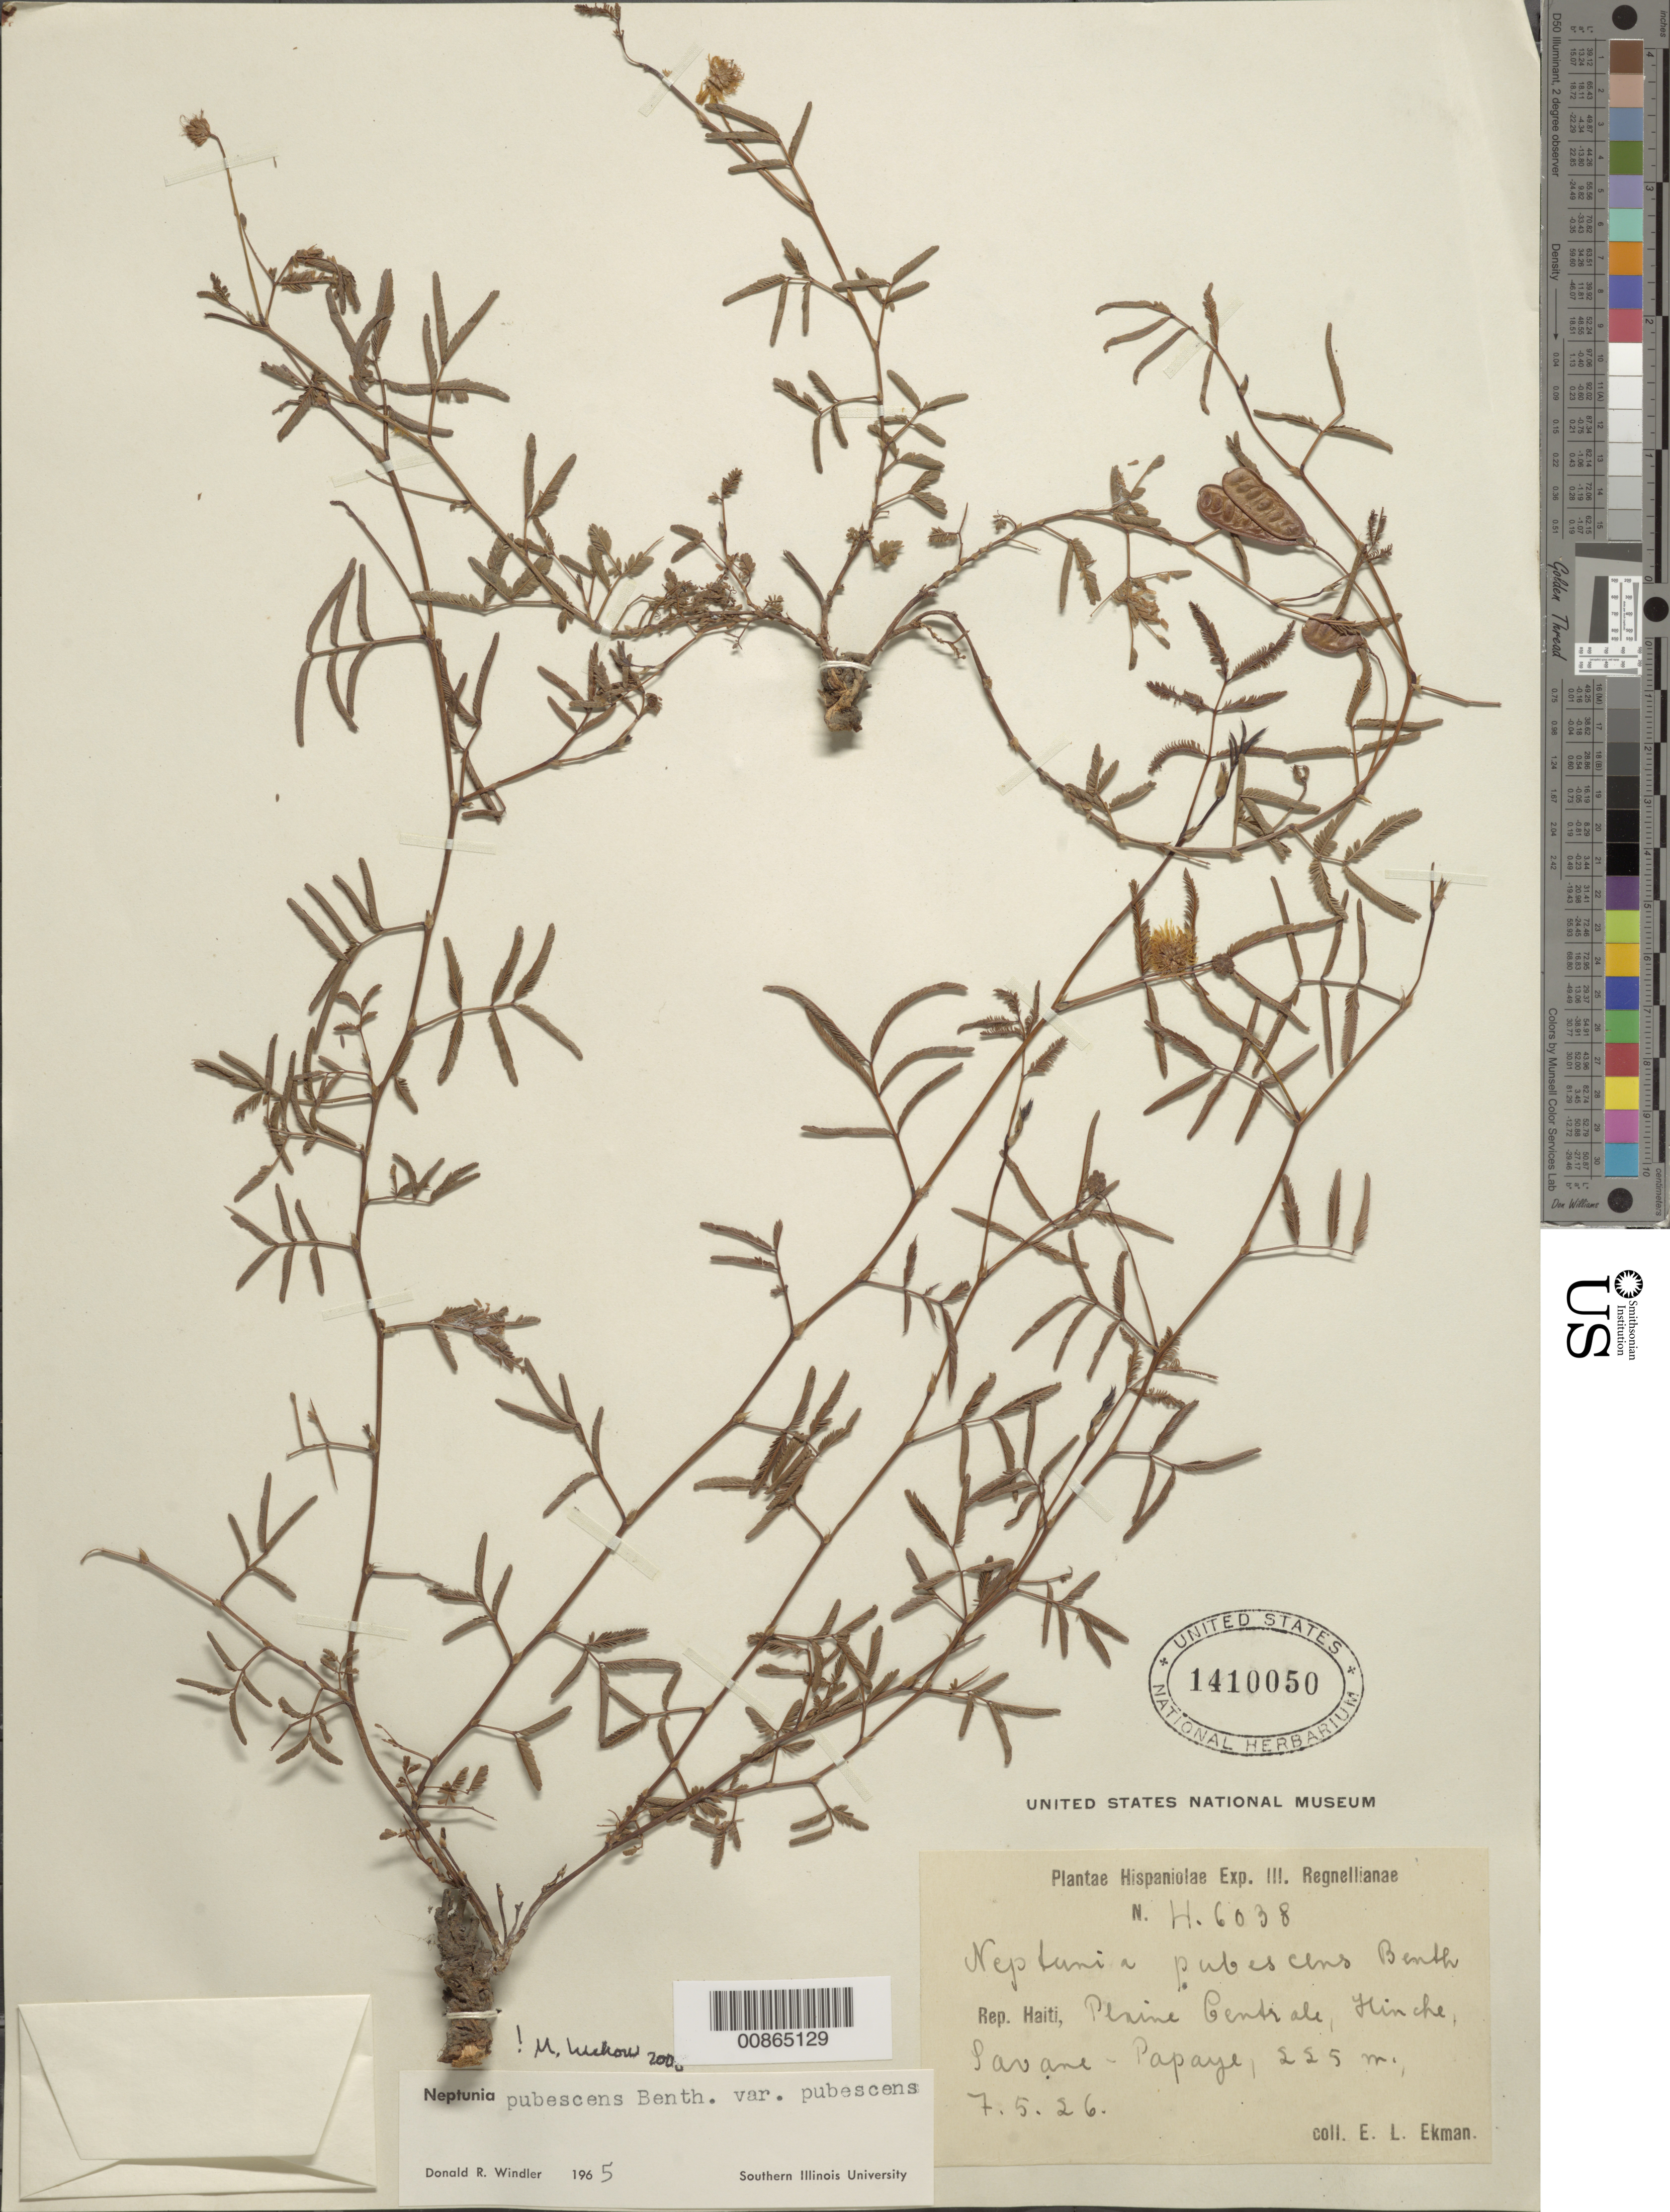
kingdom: Plantae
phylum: Tracheophyta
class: Magnoliopsida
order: Fabales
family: Fabaceae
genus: Neptunia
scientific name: Neptunia pubescens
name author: Benth.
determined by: Windler, D. R.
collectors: E. L. Ekman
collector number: H 6038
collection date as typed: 07 May 1926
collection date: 1926-05-07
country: Haiti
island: Hispaniola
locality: Plaine Centrale, Hinche, Savane-Papaye.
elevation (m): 225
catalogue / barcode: US 1410050